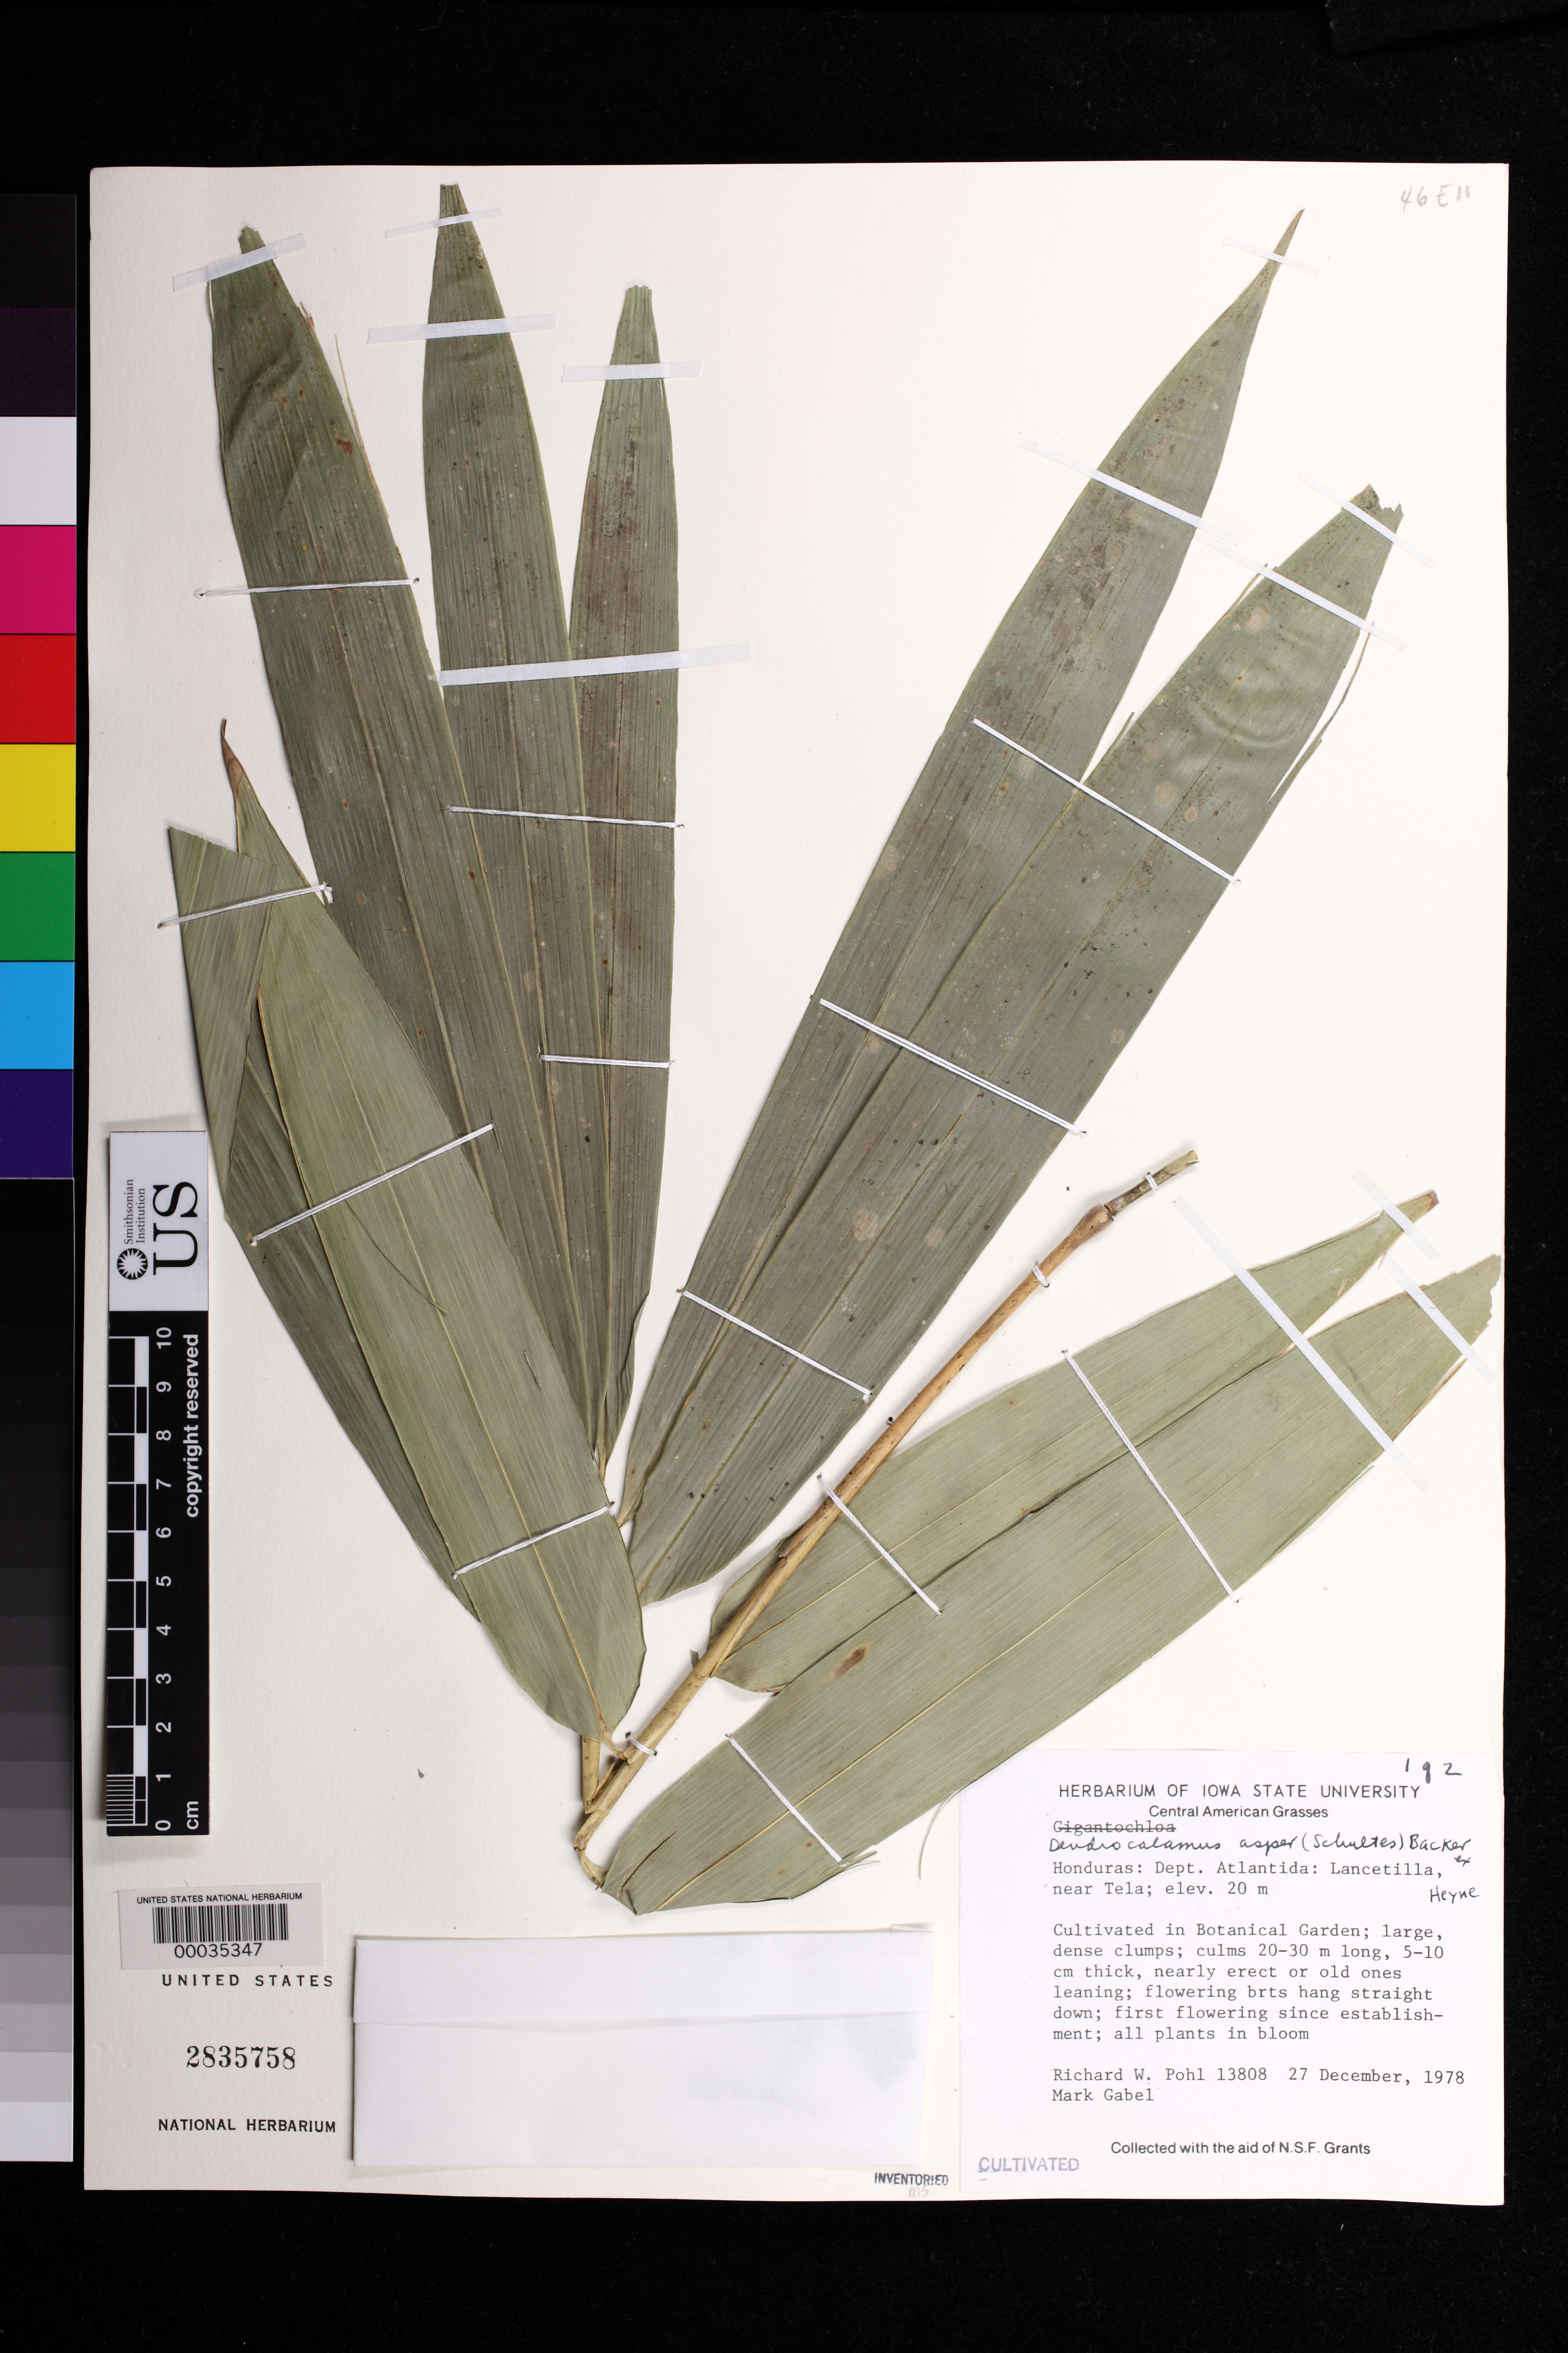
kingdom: Plantae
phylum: Tracheophyta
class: Liliopsida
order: Poales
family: Poaceae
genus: Dendrocalamus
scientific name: Dendrocalamus asper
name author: (Schult. & Schult. f.) Backer ex K. Heyne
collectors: R. W. Pohl & M. Gabel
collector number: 13808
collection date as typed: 27 Dec 1978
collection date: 1978-12-27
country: Honduras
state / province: Atlántida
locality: Lancetilla, Tela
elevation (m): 20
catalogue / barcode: US 2835758